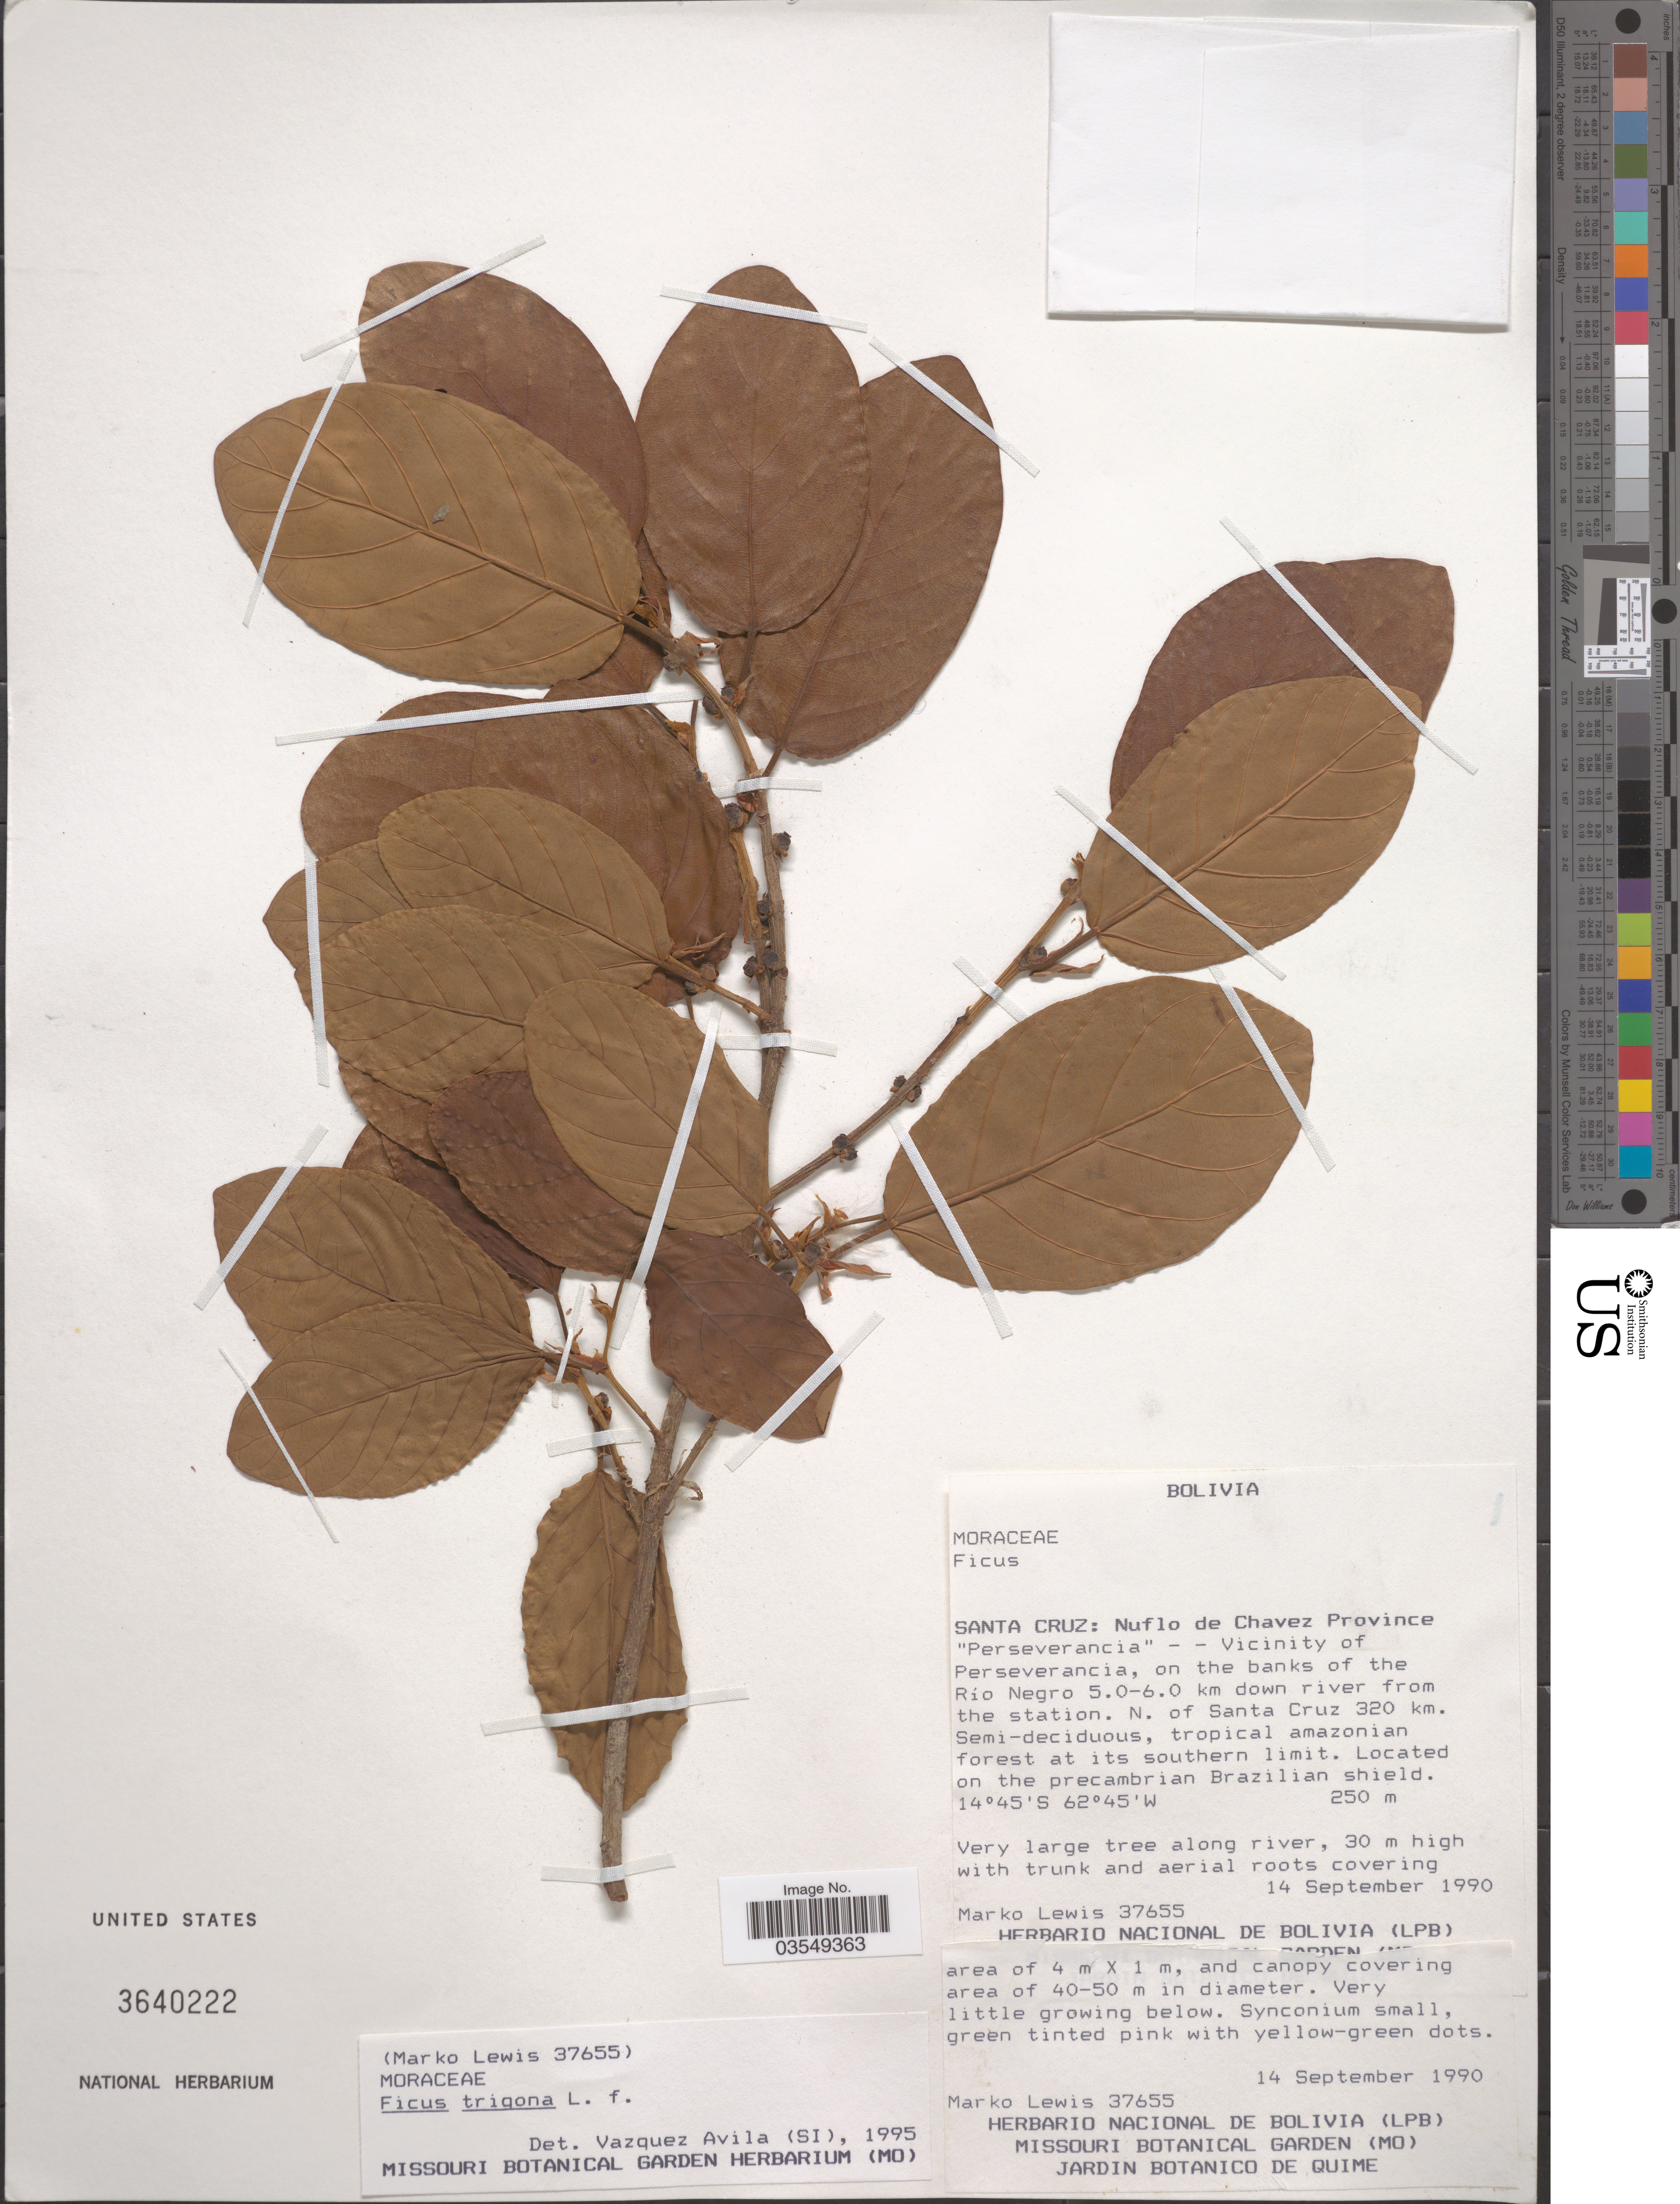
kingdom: Plantae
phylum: Tracheophyta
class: Magnoliopsida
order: Rosales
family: Moraceae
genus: Ficus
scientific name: Ficus trigona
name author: L. f.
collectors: M. A. Lewis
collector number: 37655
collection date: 1990-09-14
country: Bolivia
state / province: Santa Cruz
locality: Nuflo de Chavez Province "Perseverancia" --Vicinity of Perseverancia, on the banks of the Río Negro 5.0-6.0 km down river from the station. N. of Santa Cruz 320 km.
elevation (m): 250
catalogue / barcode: US 3640222